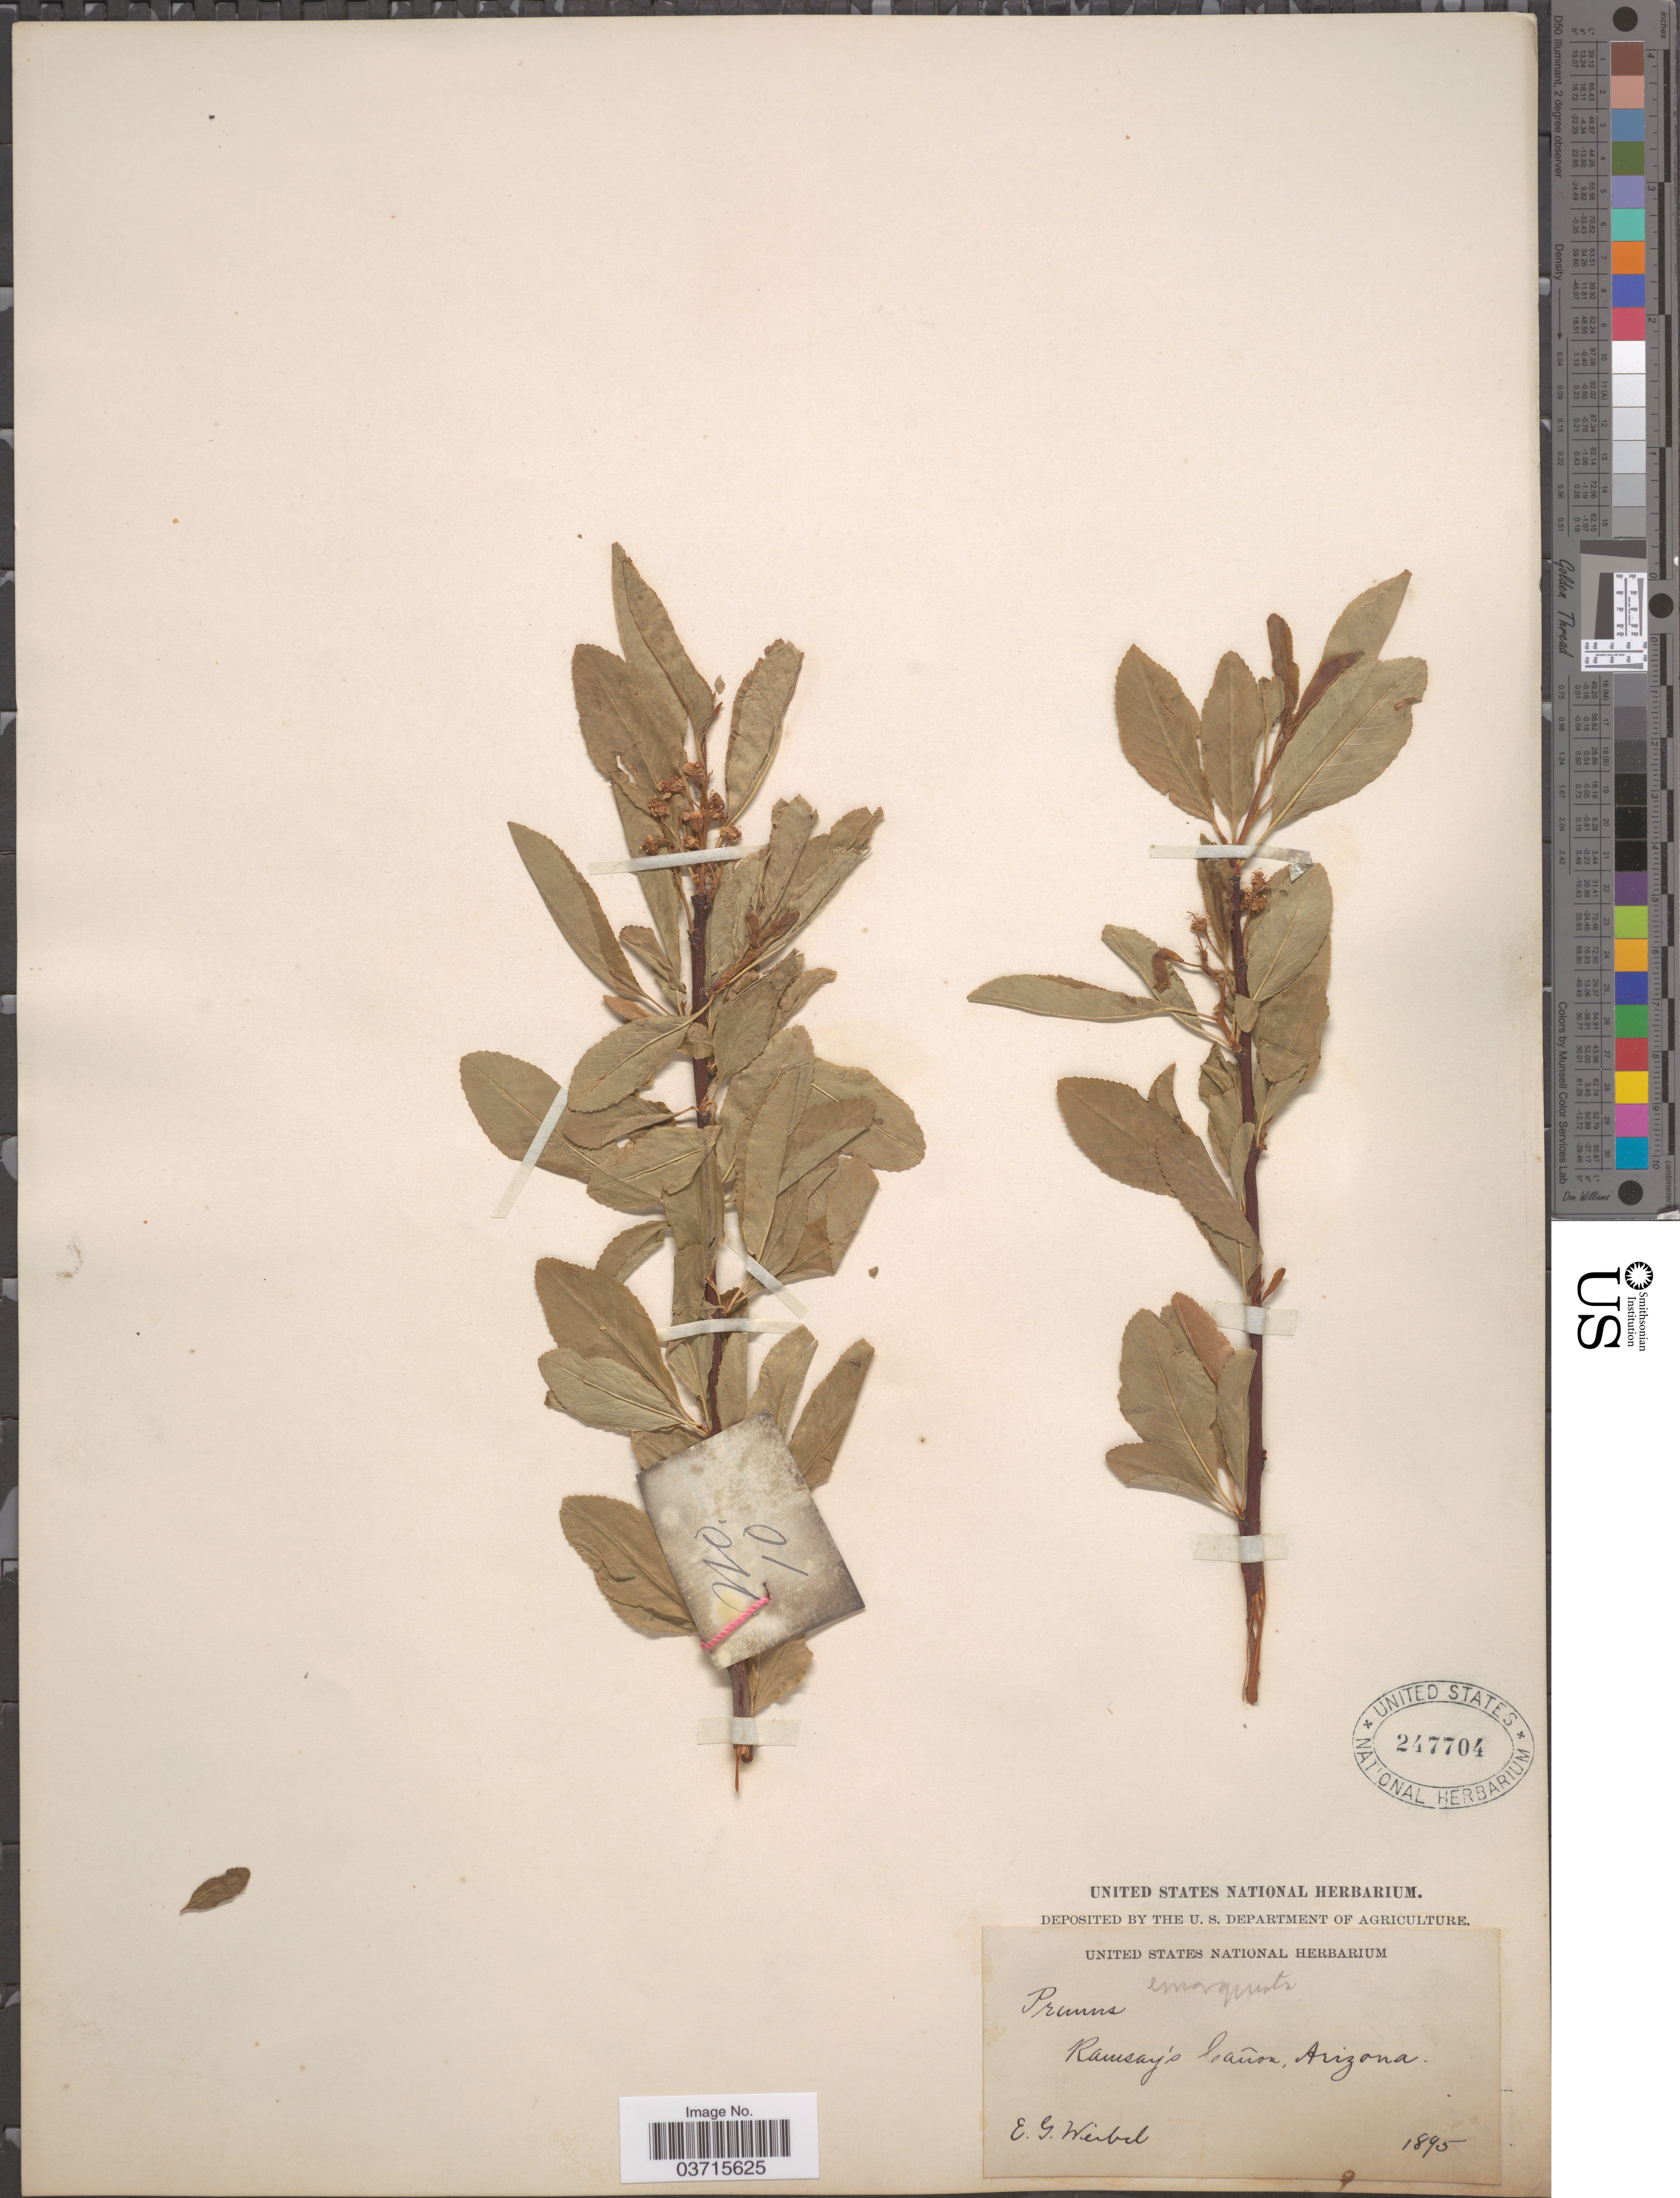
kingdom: Plantae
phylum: Tracheophyta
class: Magnoliopsida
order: Rosales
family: Rosaceae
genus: Prunus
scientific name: Prunus emarginata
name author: (Douglas ex Hook.) Eaton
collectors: E. Weibel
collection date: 1895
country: United States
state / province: Arizona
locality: Ramsay's Cañon.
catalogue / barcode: US 247704